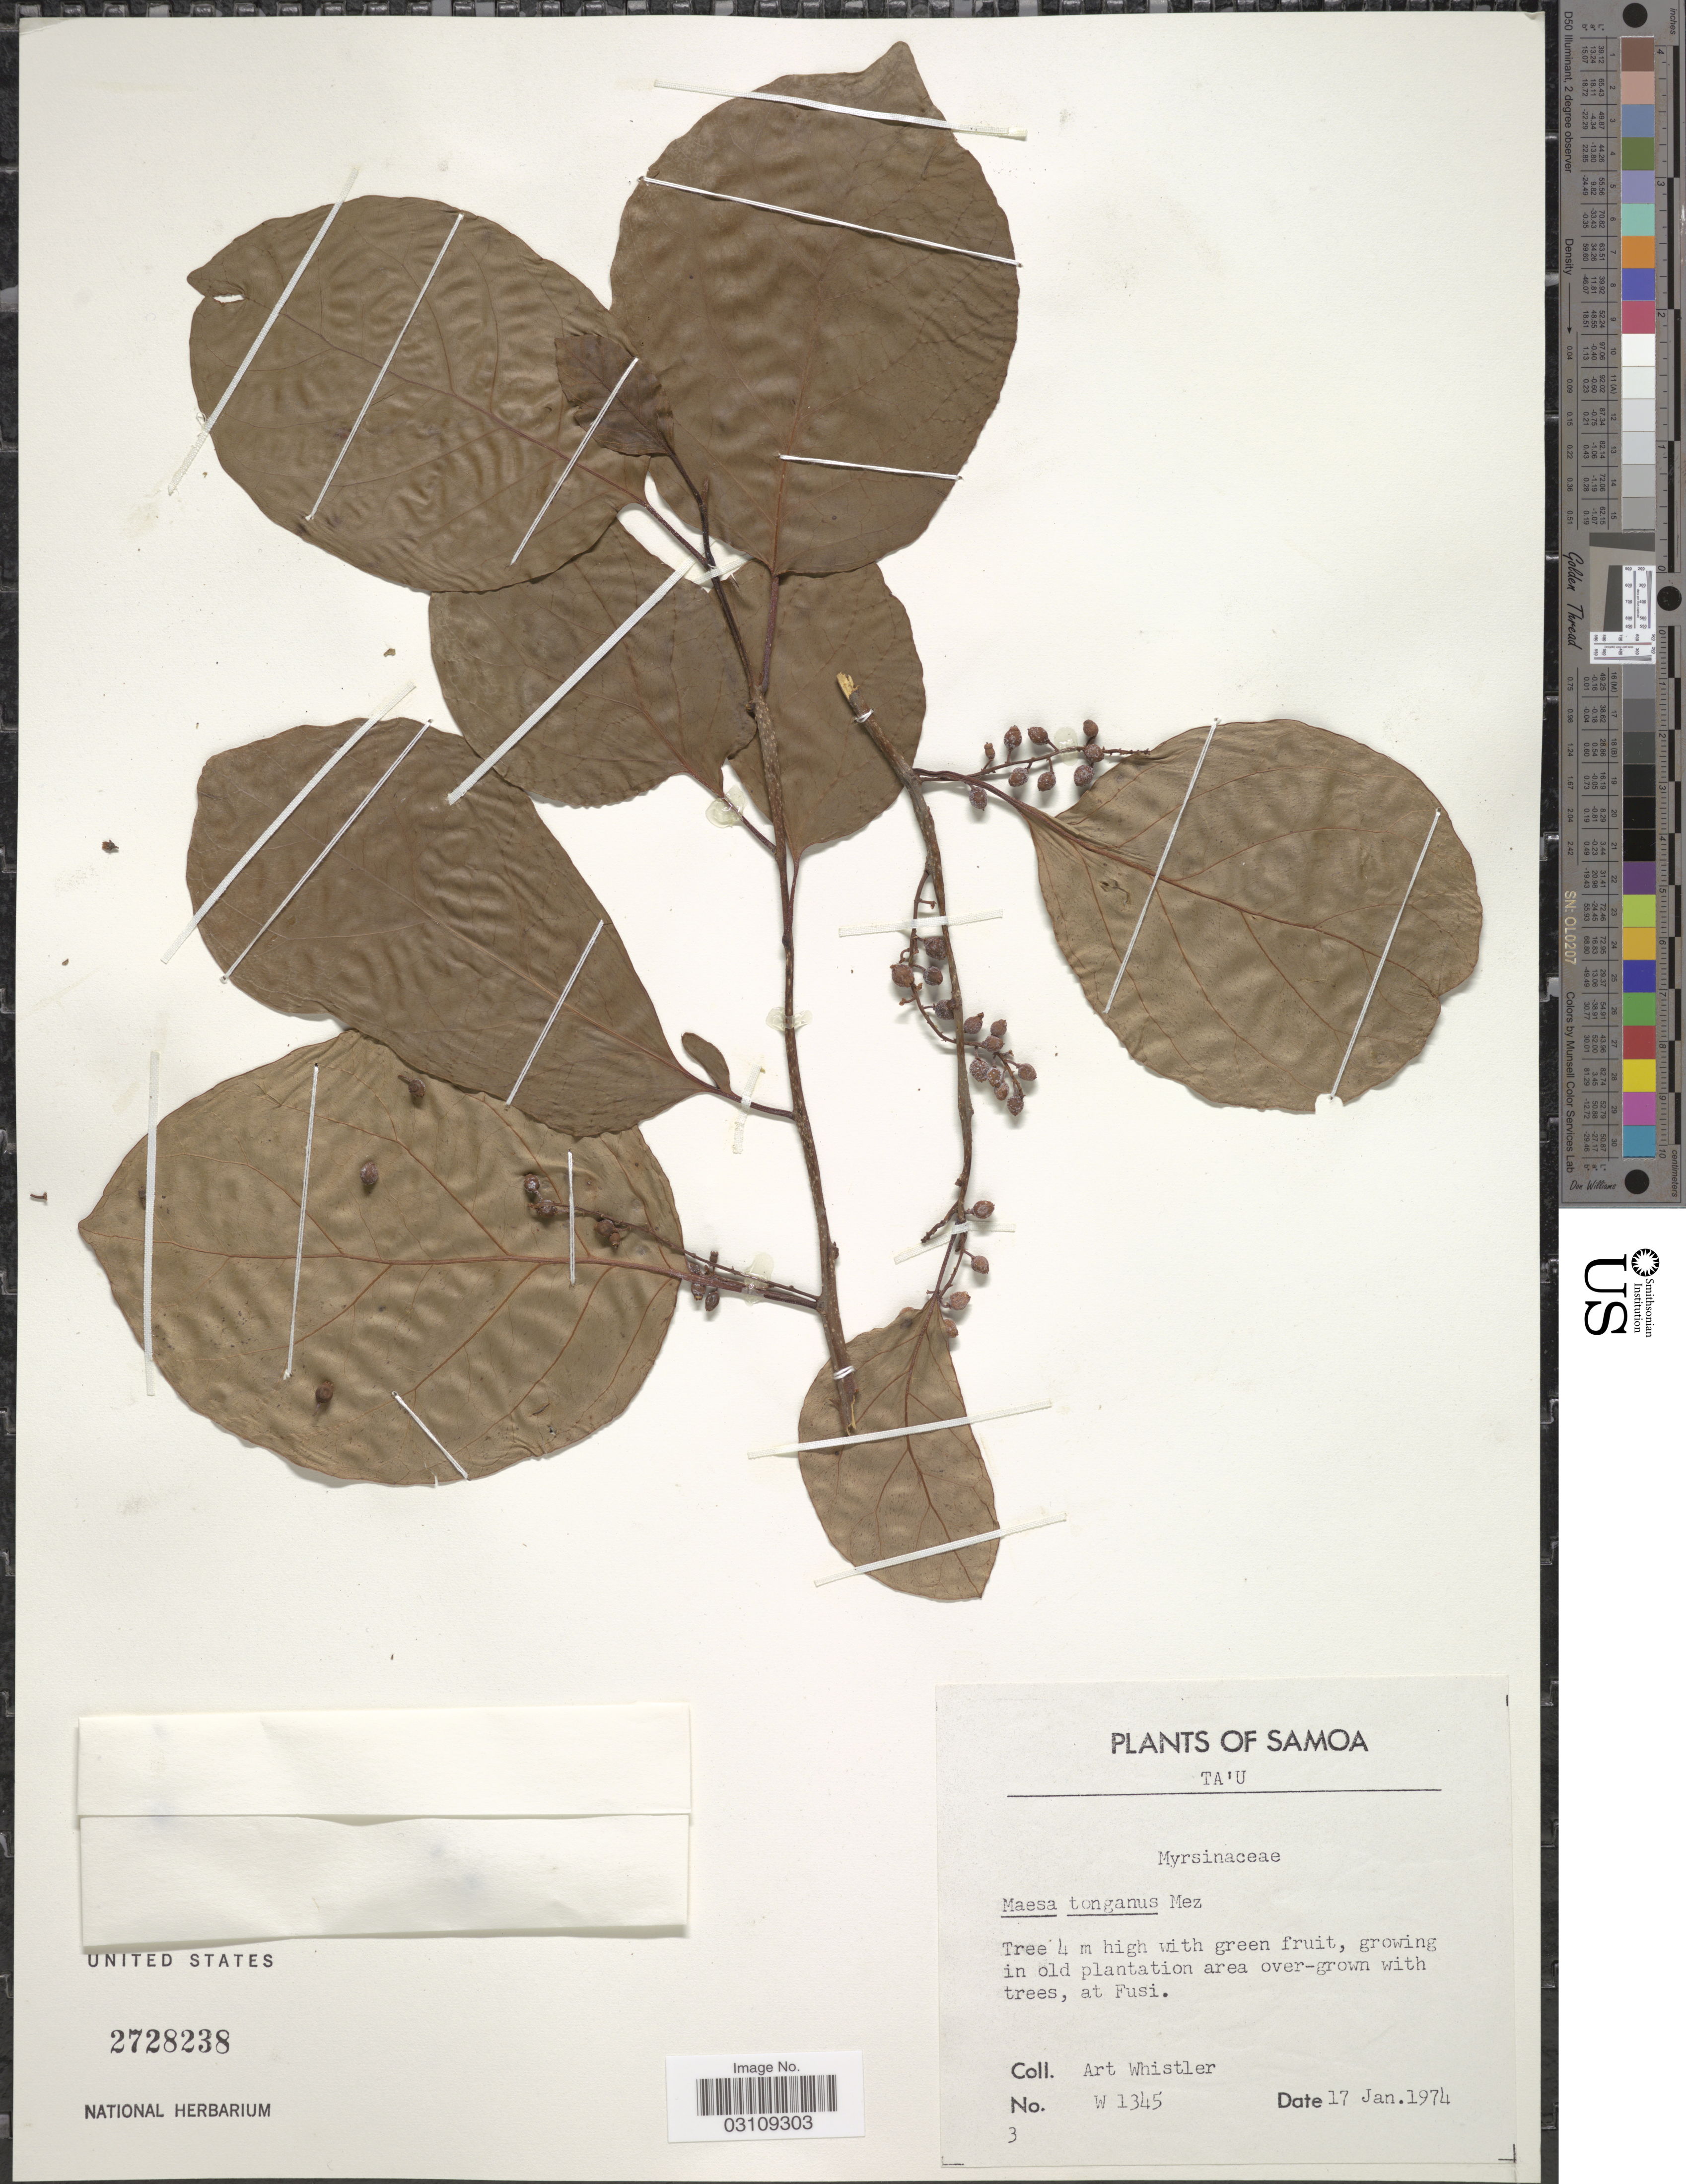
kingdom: Plantae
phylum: Tracheophyta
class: Magnoliopsida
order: Ericales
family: Primulaceae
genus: Maesa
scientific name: Maesa tongensis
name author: Mez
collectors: A. Whistler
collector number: W 1345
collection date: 1974-01-17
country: American Samoa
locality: Samoa. Ta'u. At Fusi.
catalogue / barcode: US 2728238